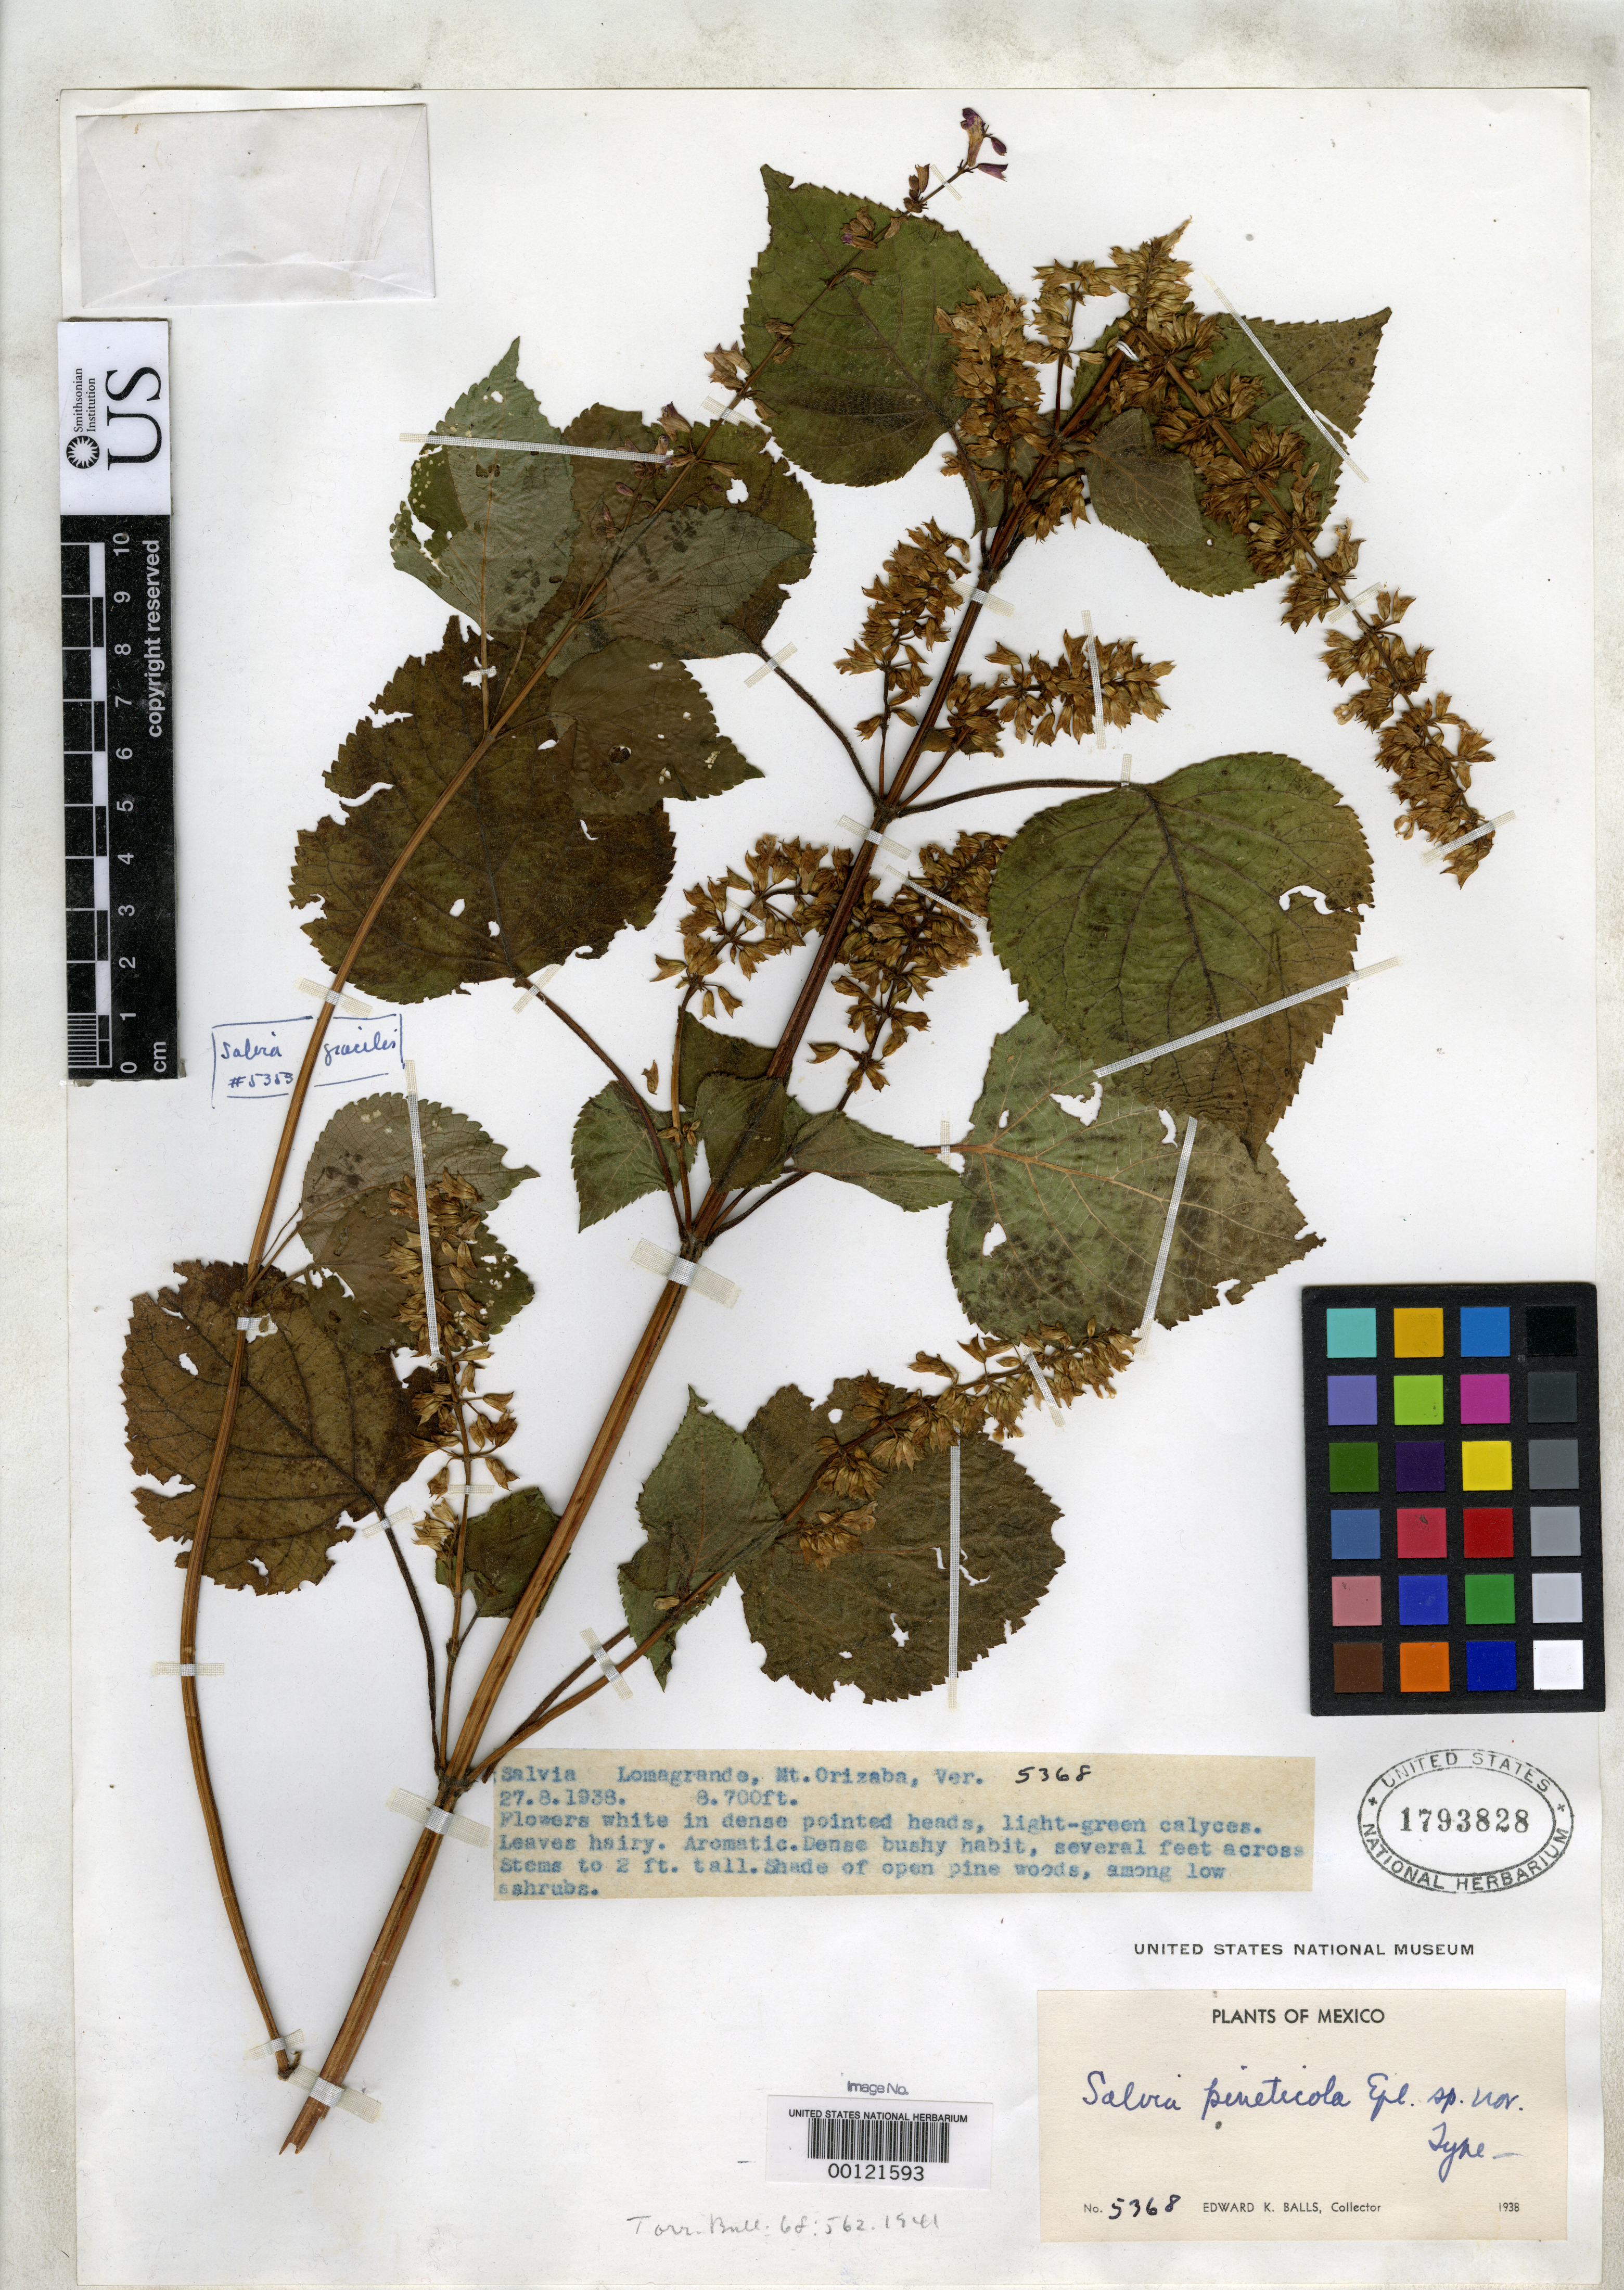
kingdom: Plantae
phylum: Tracheophyta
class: Magnoliopsida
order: Lamiales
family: Lamiaceae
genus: Salvia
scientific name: Salvia pineticola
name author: Epling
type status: Holotype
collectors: E. K. Balls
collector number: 5368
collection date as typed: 27 Aug 1938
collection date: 1938-08-27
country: Mexico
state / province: Veracruz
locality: Lomagranda, Mt. Orizaba.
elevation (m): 2652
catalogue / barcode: US 1793828